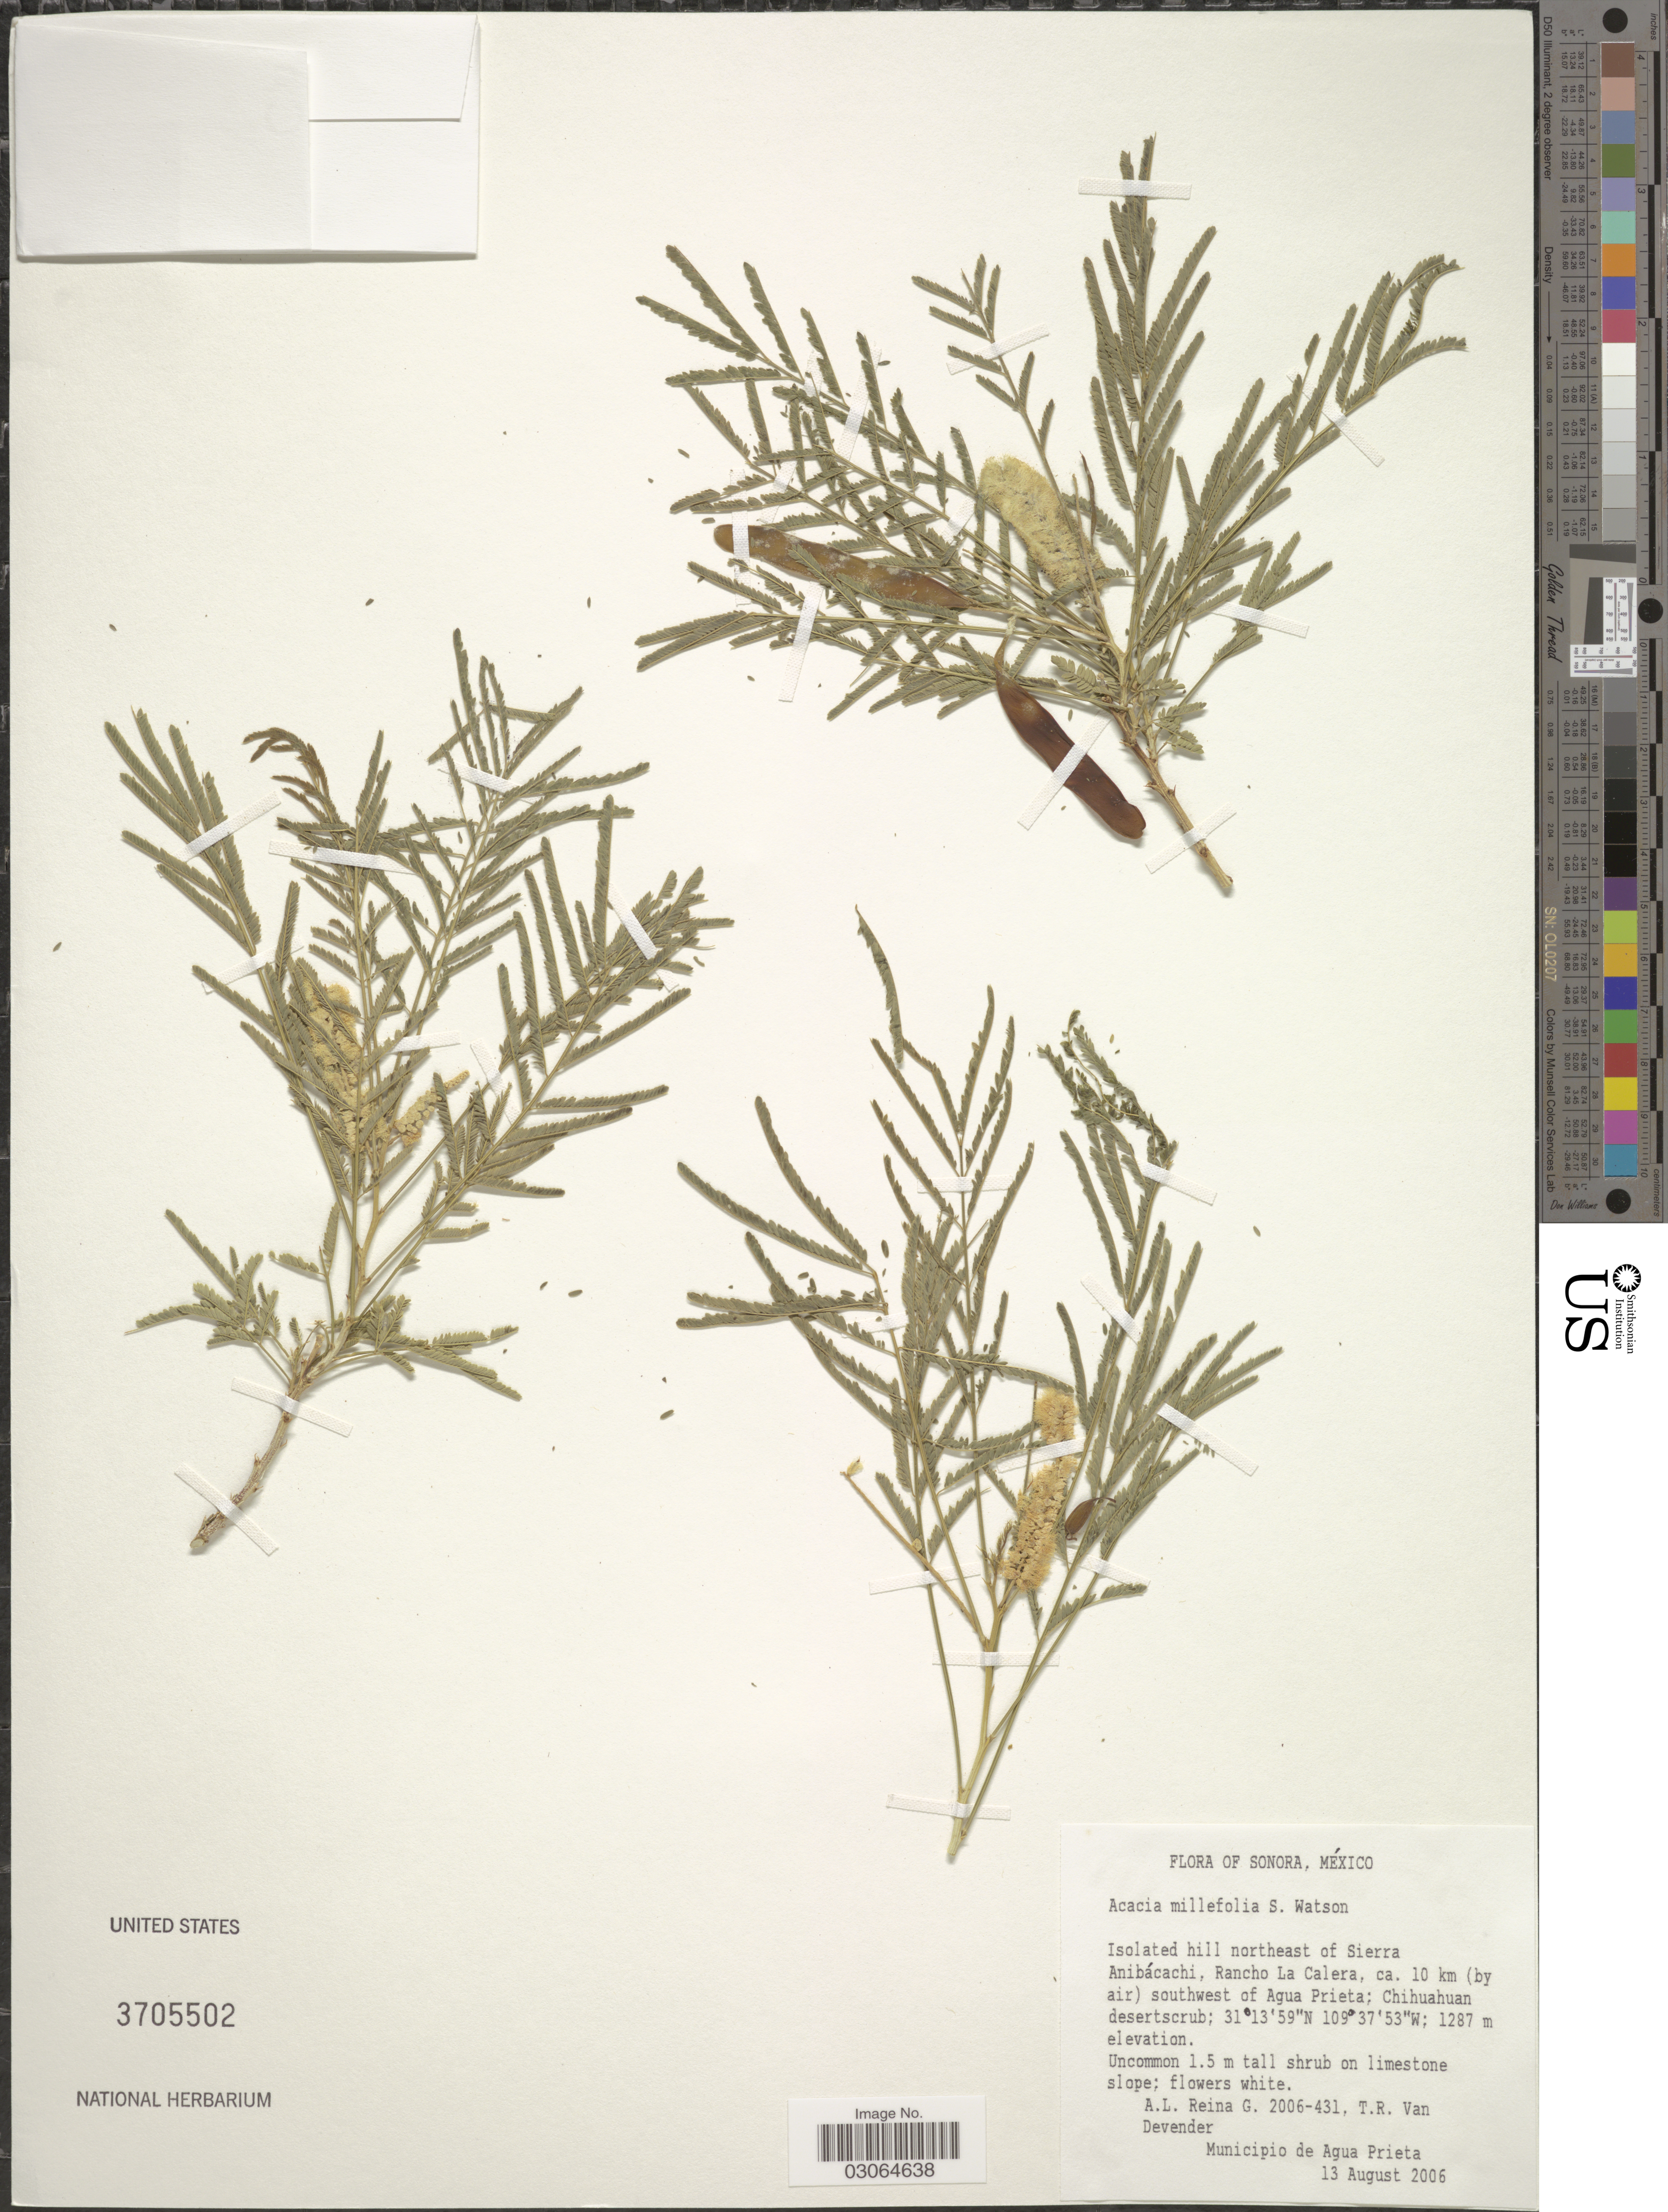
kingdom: Plantae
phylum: Tracheophyta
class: Magnoliopsida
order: Fabales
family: Fabaceae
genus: Mariosousa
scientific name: Mariosousa millefolia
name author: (S. Watson) Seigler & Ebinger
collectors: A. L. Reina G. & T. R. Van Devender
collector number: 2006-431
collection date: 2006-08-13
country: Mexico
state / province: Sonora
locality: Isolated hill northeast of Sierra Anibácachi, Rancho La Calera, ca. 10 km (by air) southwest of Agua Prieta; Chihuahuan desertscrub. Municipio de Agua Prieta.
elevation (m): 1287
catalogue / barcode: US 3705502